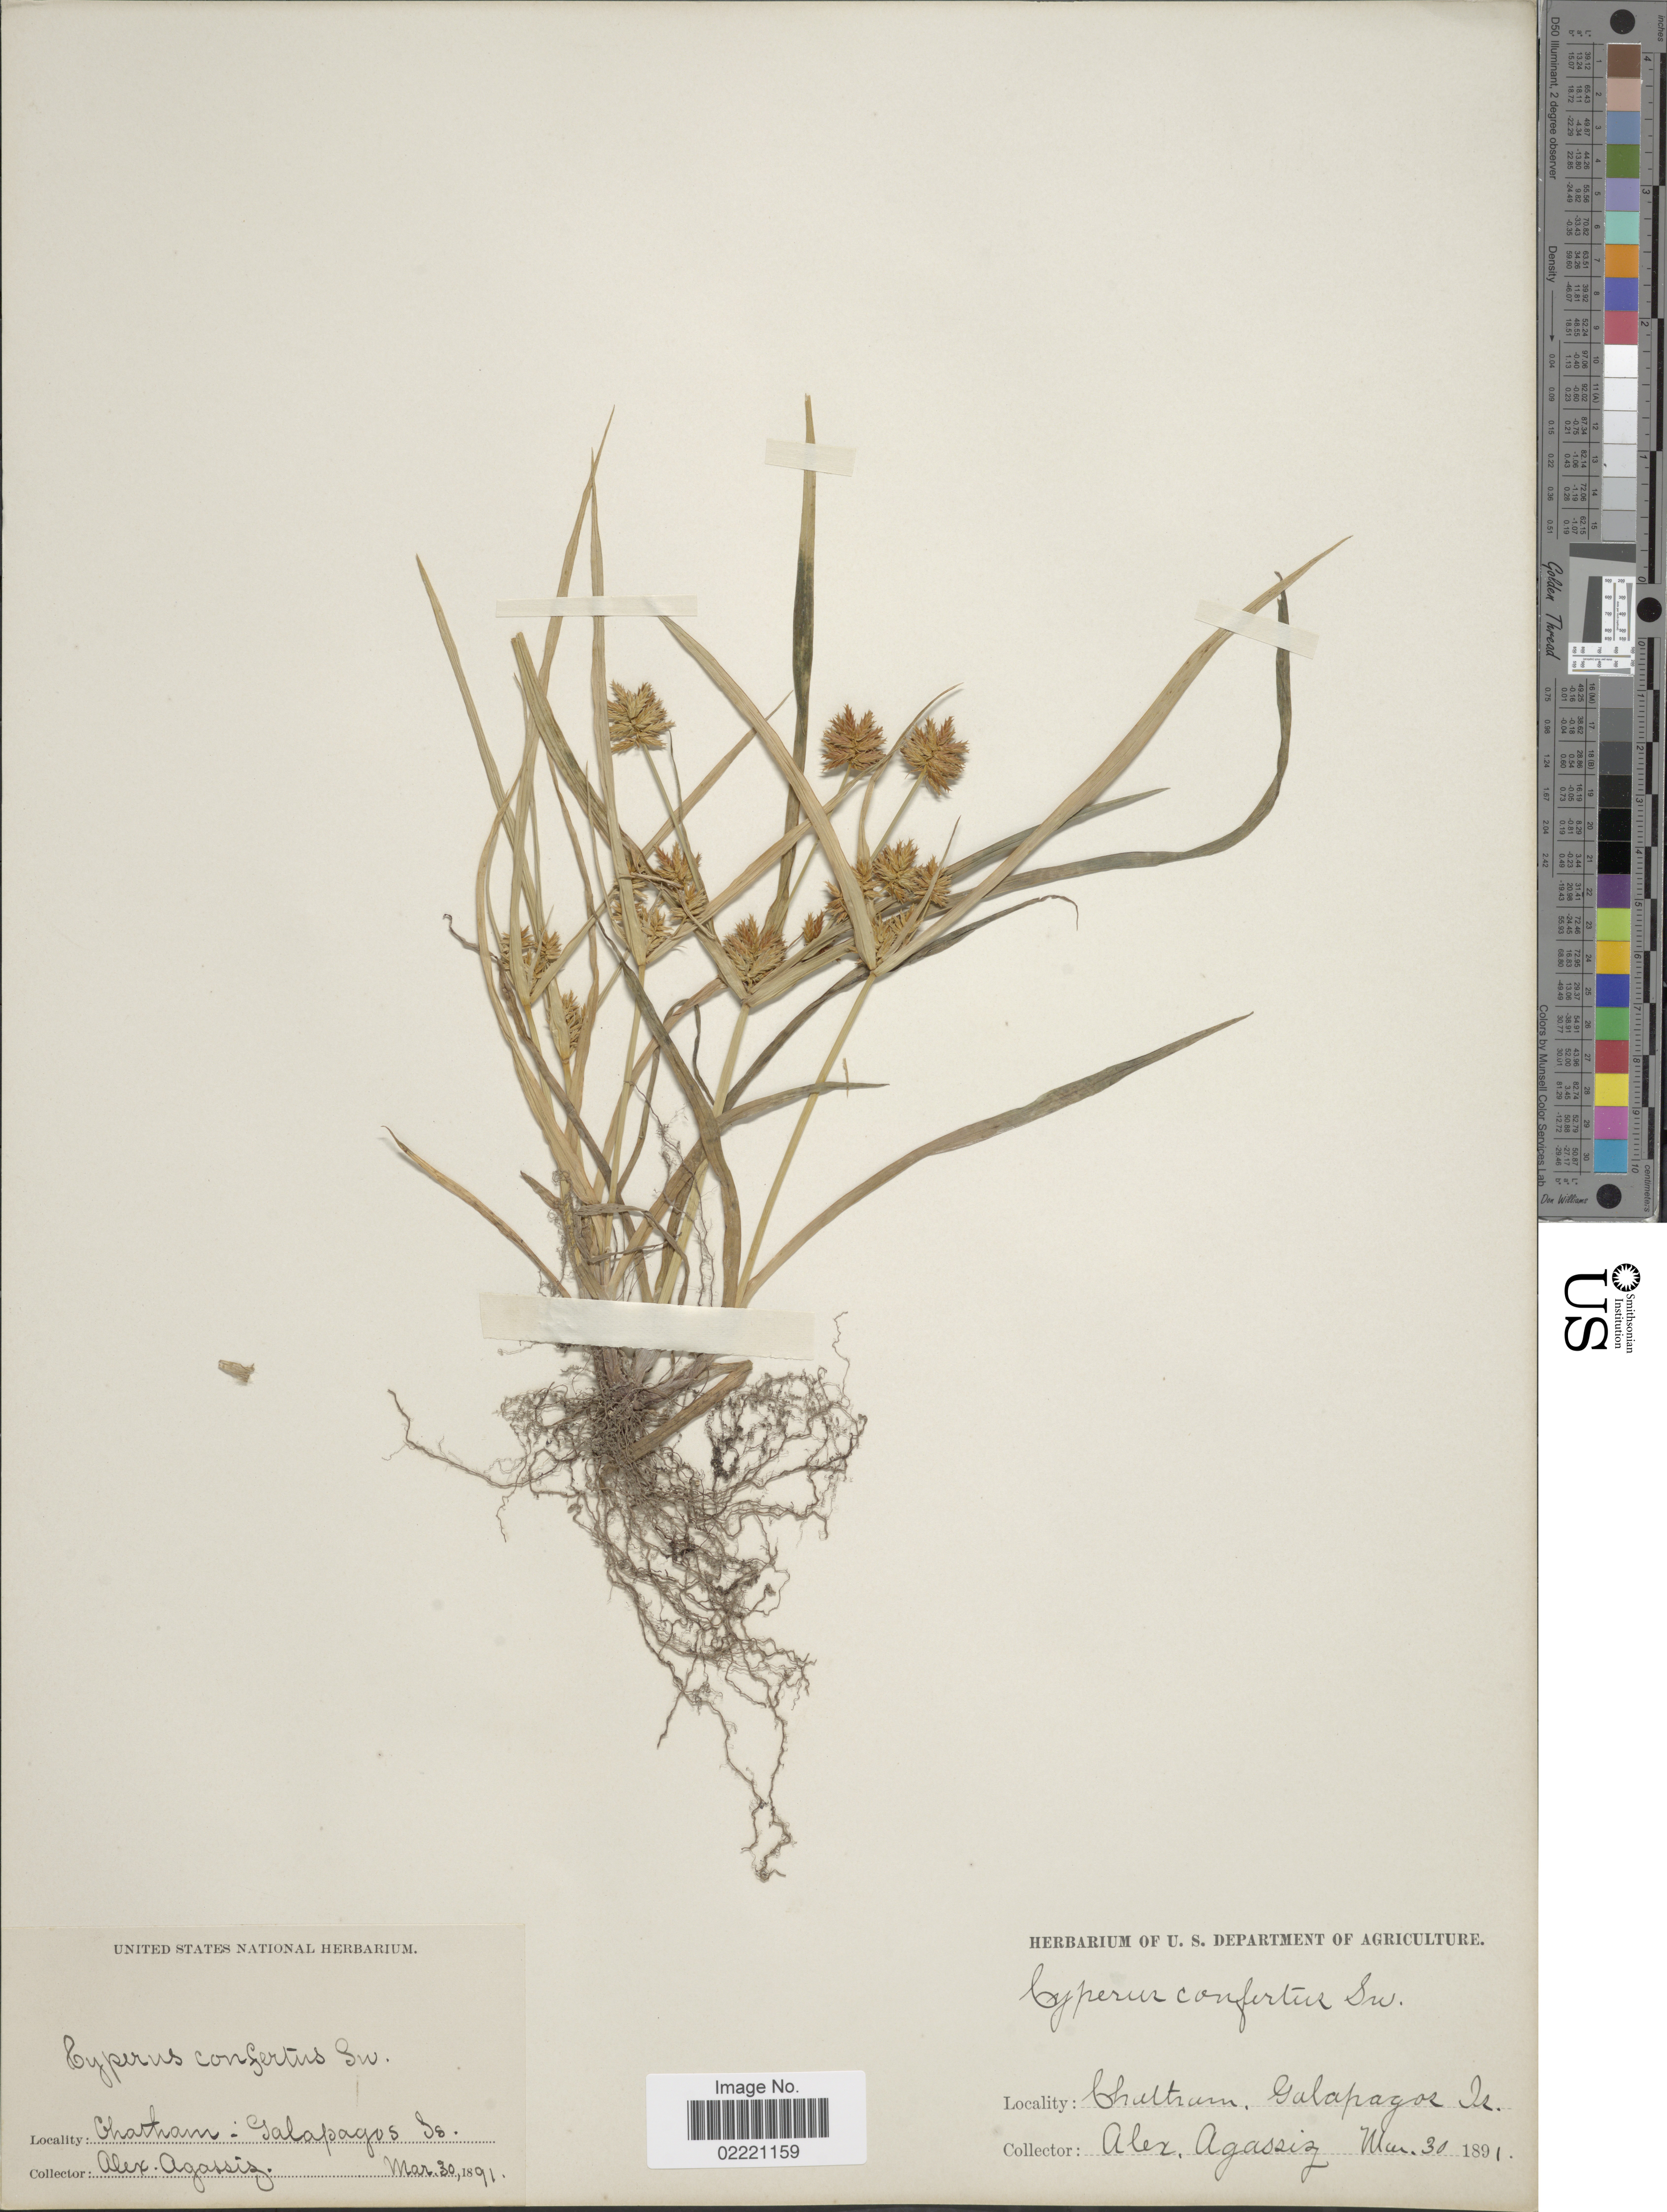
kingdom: Plantae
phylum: Tracheophyta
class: Liliopsida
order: Poales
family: Cyperaceae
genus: Cyperus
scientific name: Cyperus confertus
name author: Sw.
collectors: A. E. Agassiz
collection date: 1891-03-30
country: Ecuador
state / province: Colón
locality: Chaltram